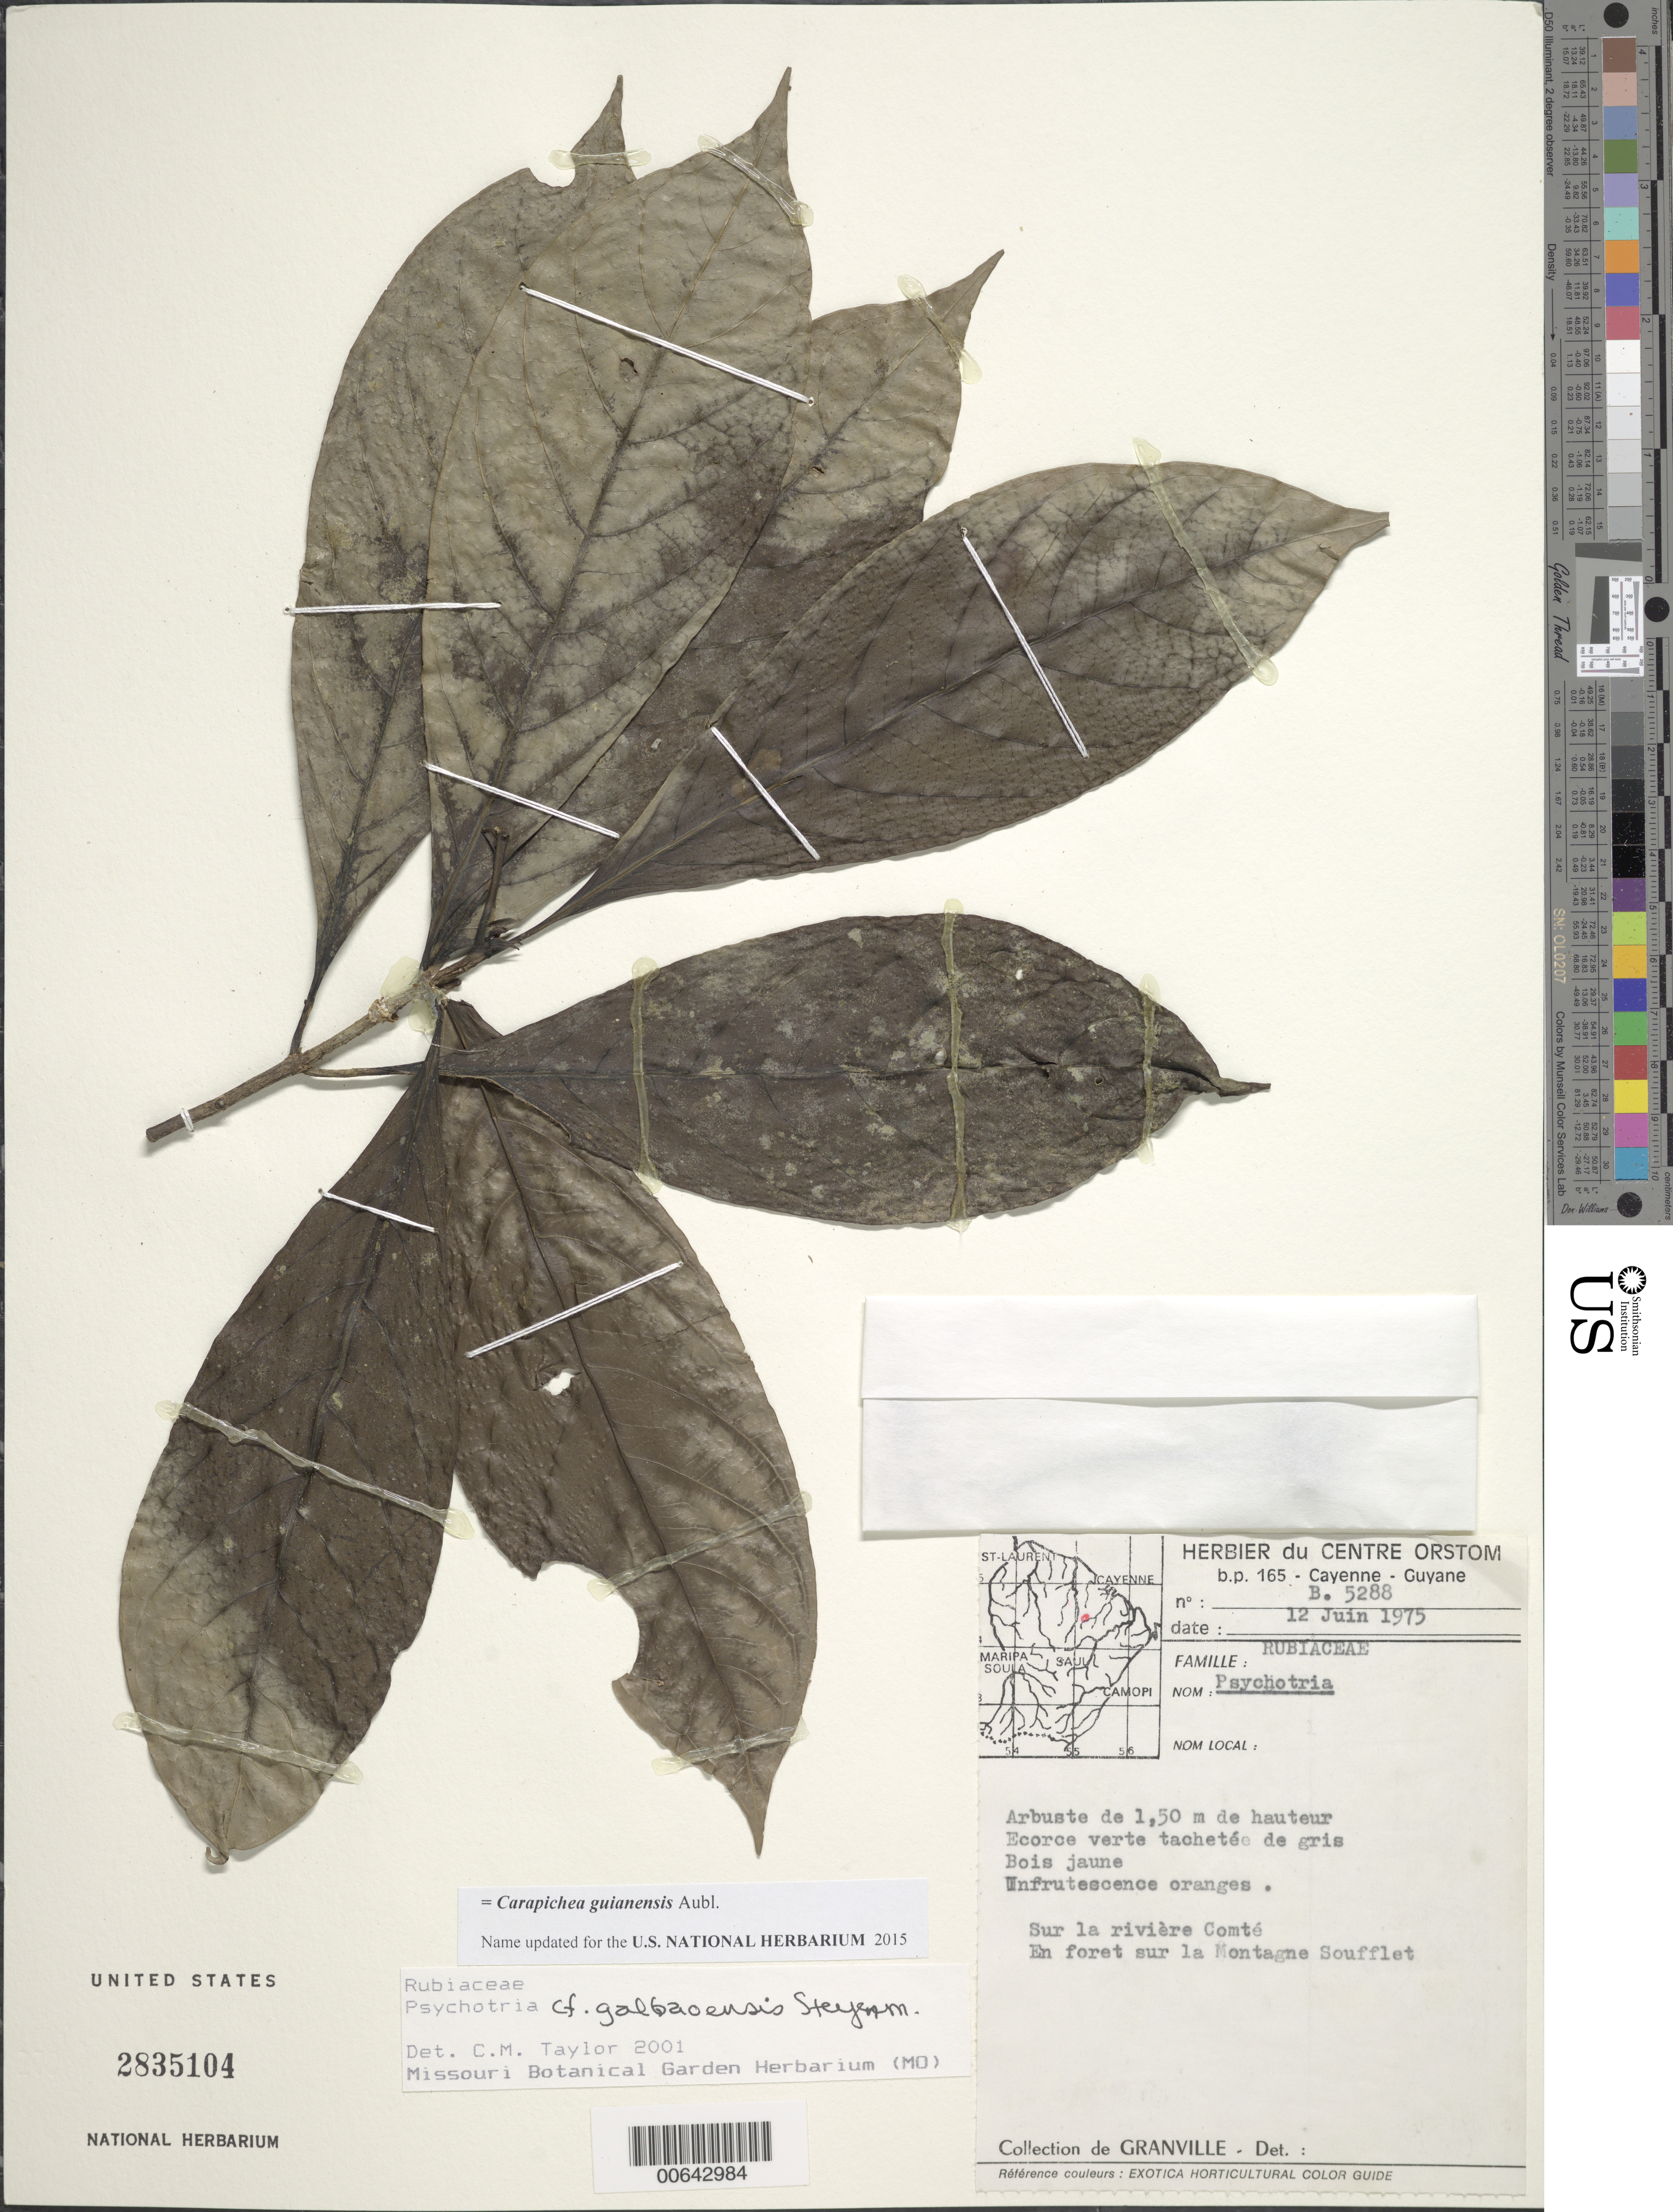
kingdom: Plantae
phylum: Tracheophyta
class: Magnoliopsida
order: Gentianales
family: Rubiaceae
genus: Carapichea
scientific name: Carapichea guianensis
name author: Aubl.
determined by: Taylor, Charlotte M.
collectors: J.-J. de Granville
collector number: B 5288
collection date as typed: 12-Jun-75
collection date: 1975-06-12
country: French Guiana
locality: Rivière Comté, Montagne Soufflet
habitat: Forêt sur la rivière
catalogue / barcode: US 2835104